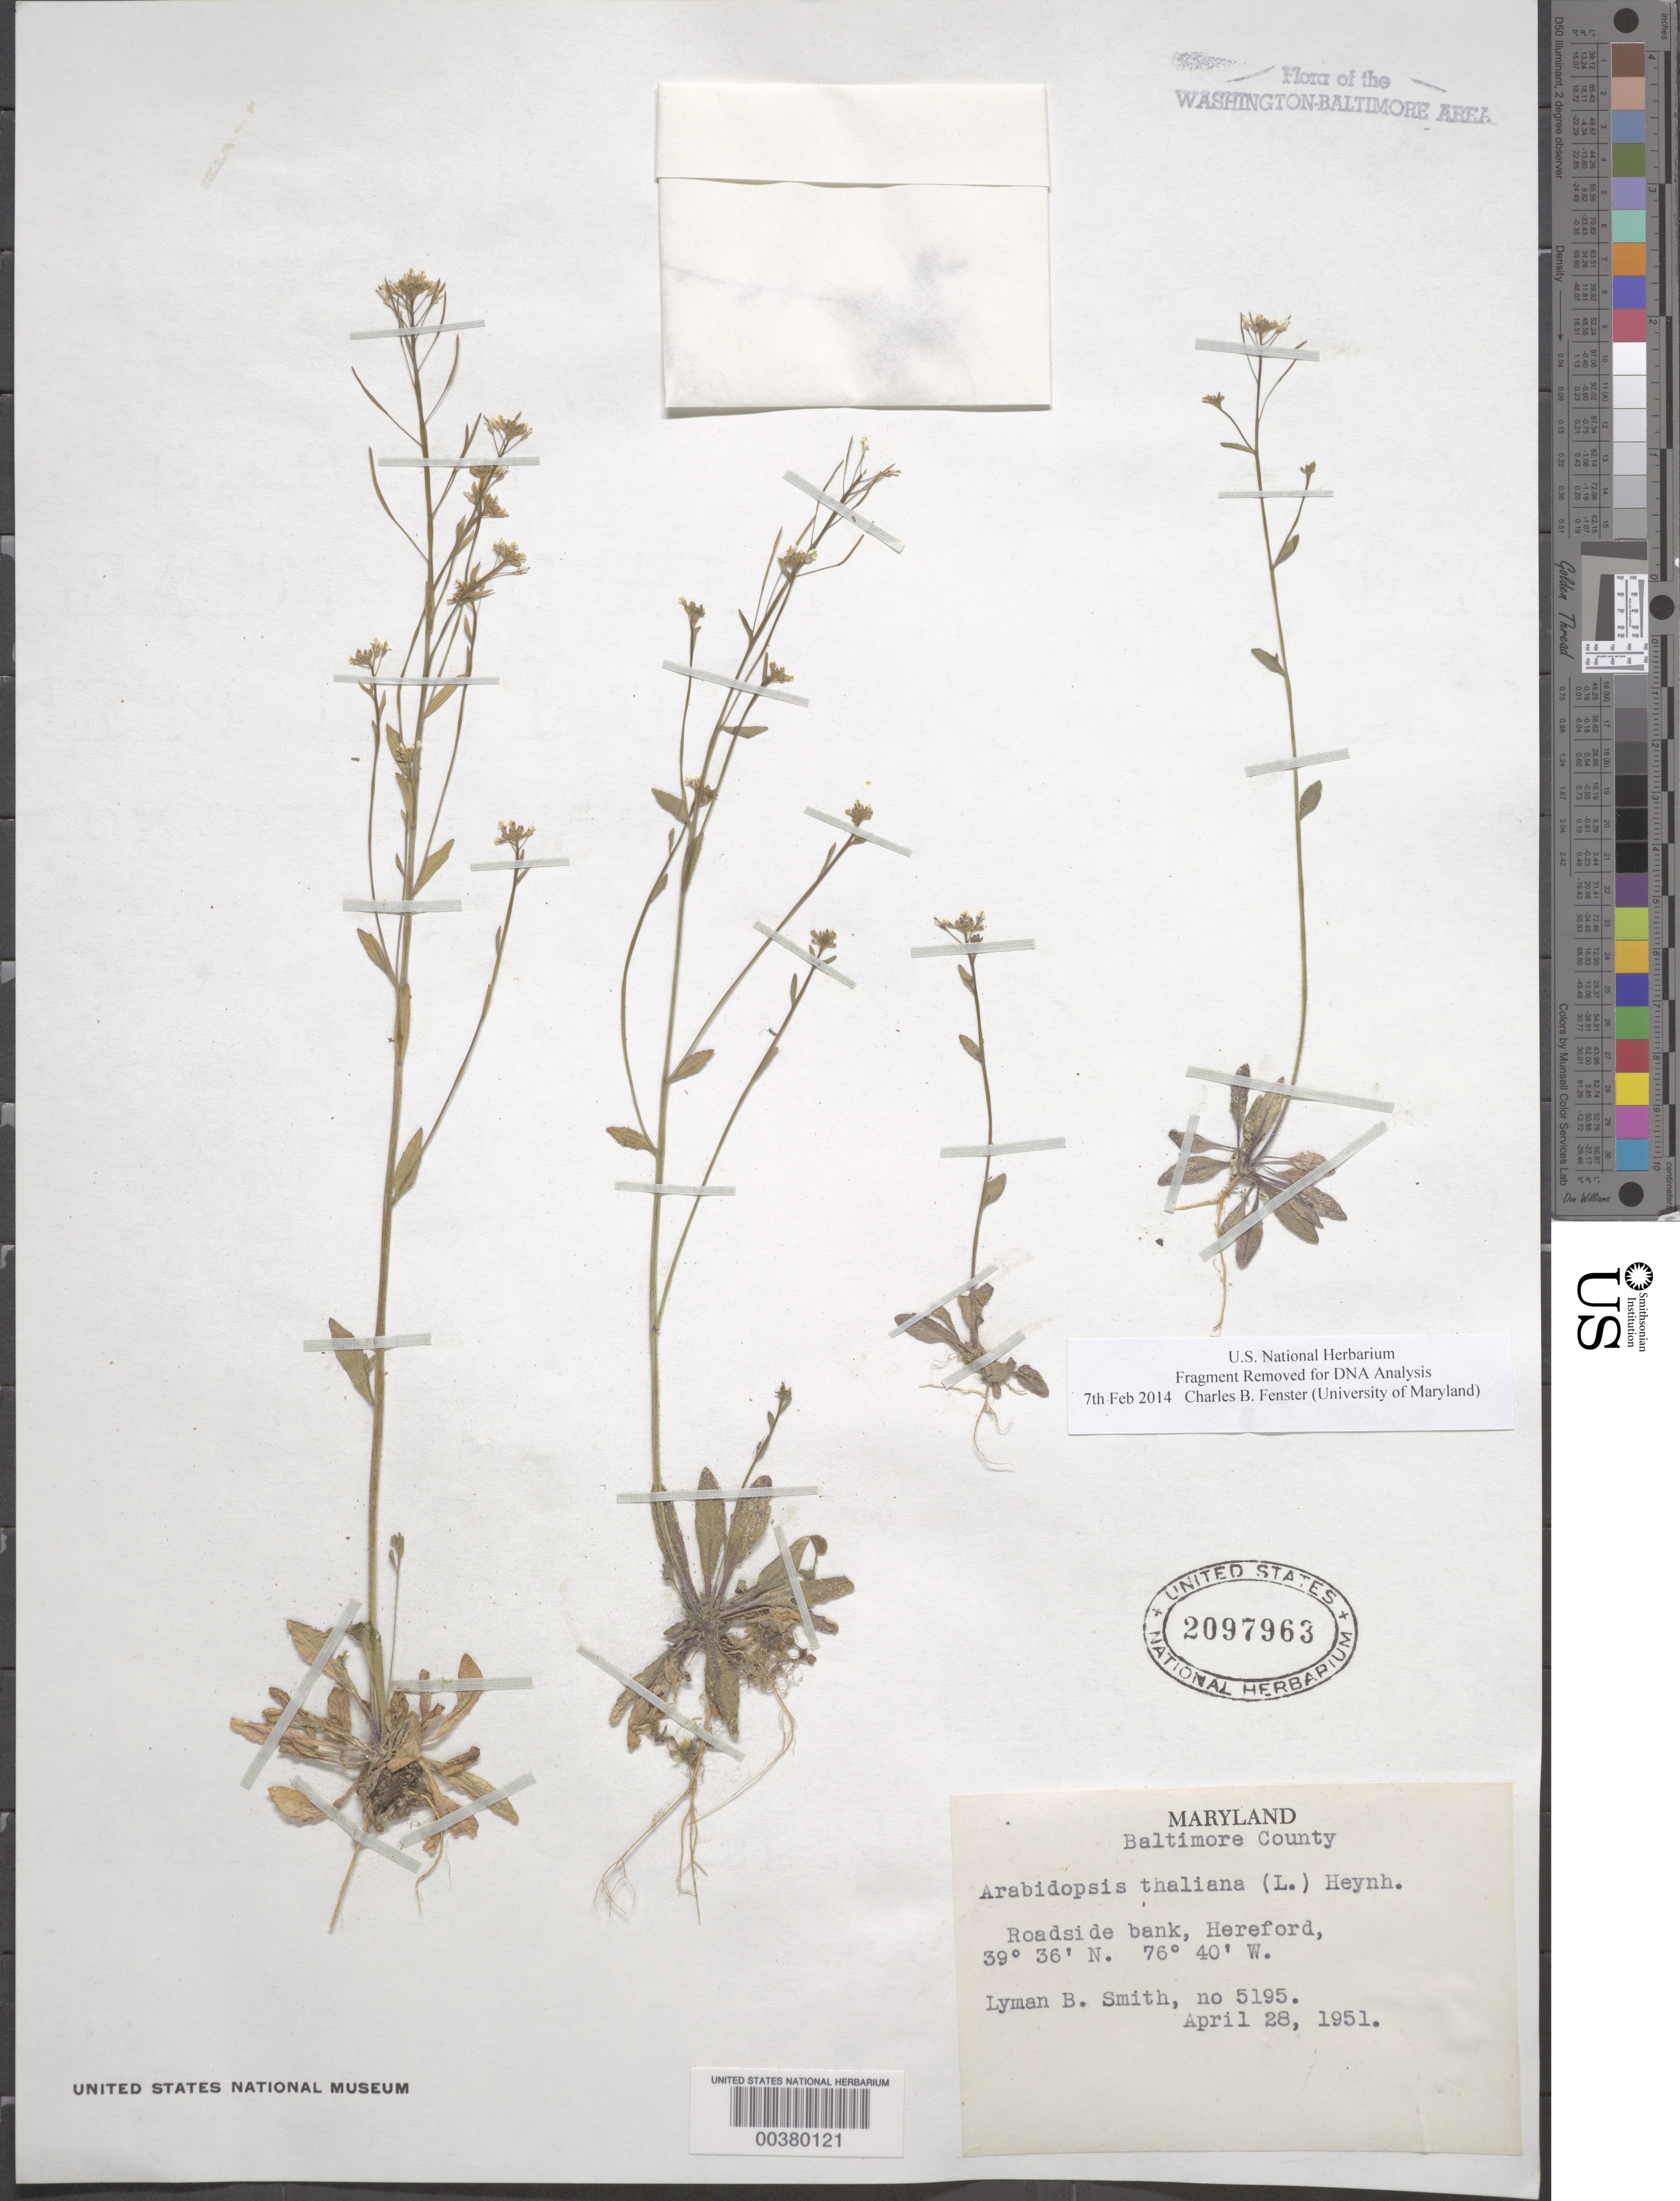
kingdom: Plantae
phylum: Tracheophyta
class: Magnoliopsida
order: Brassicales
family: Brassicaceae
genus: Arabidopsis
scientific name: Arabidopsis thaliana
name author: (L.) Heynh.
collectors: L. Smith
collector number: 5195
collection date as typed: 28 Apr 1951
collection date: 1951-04-28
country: United States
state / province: Maryland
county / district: Baltimore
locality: Hereford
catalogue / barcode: US 2097963